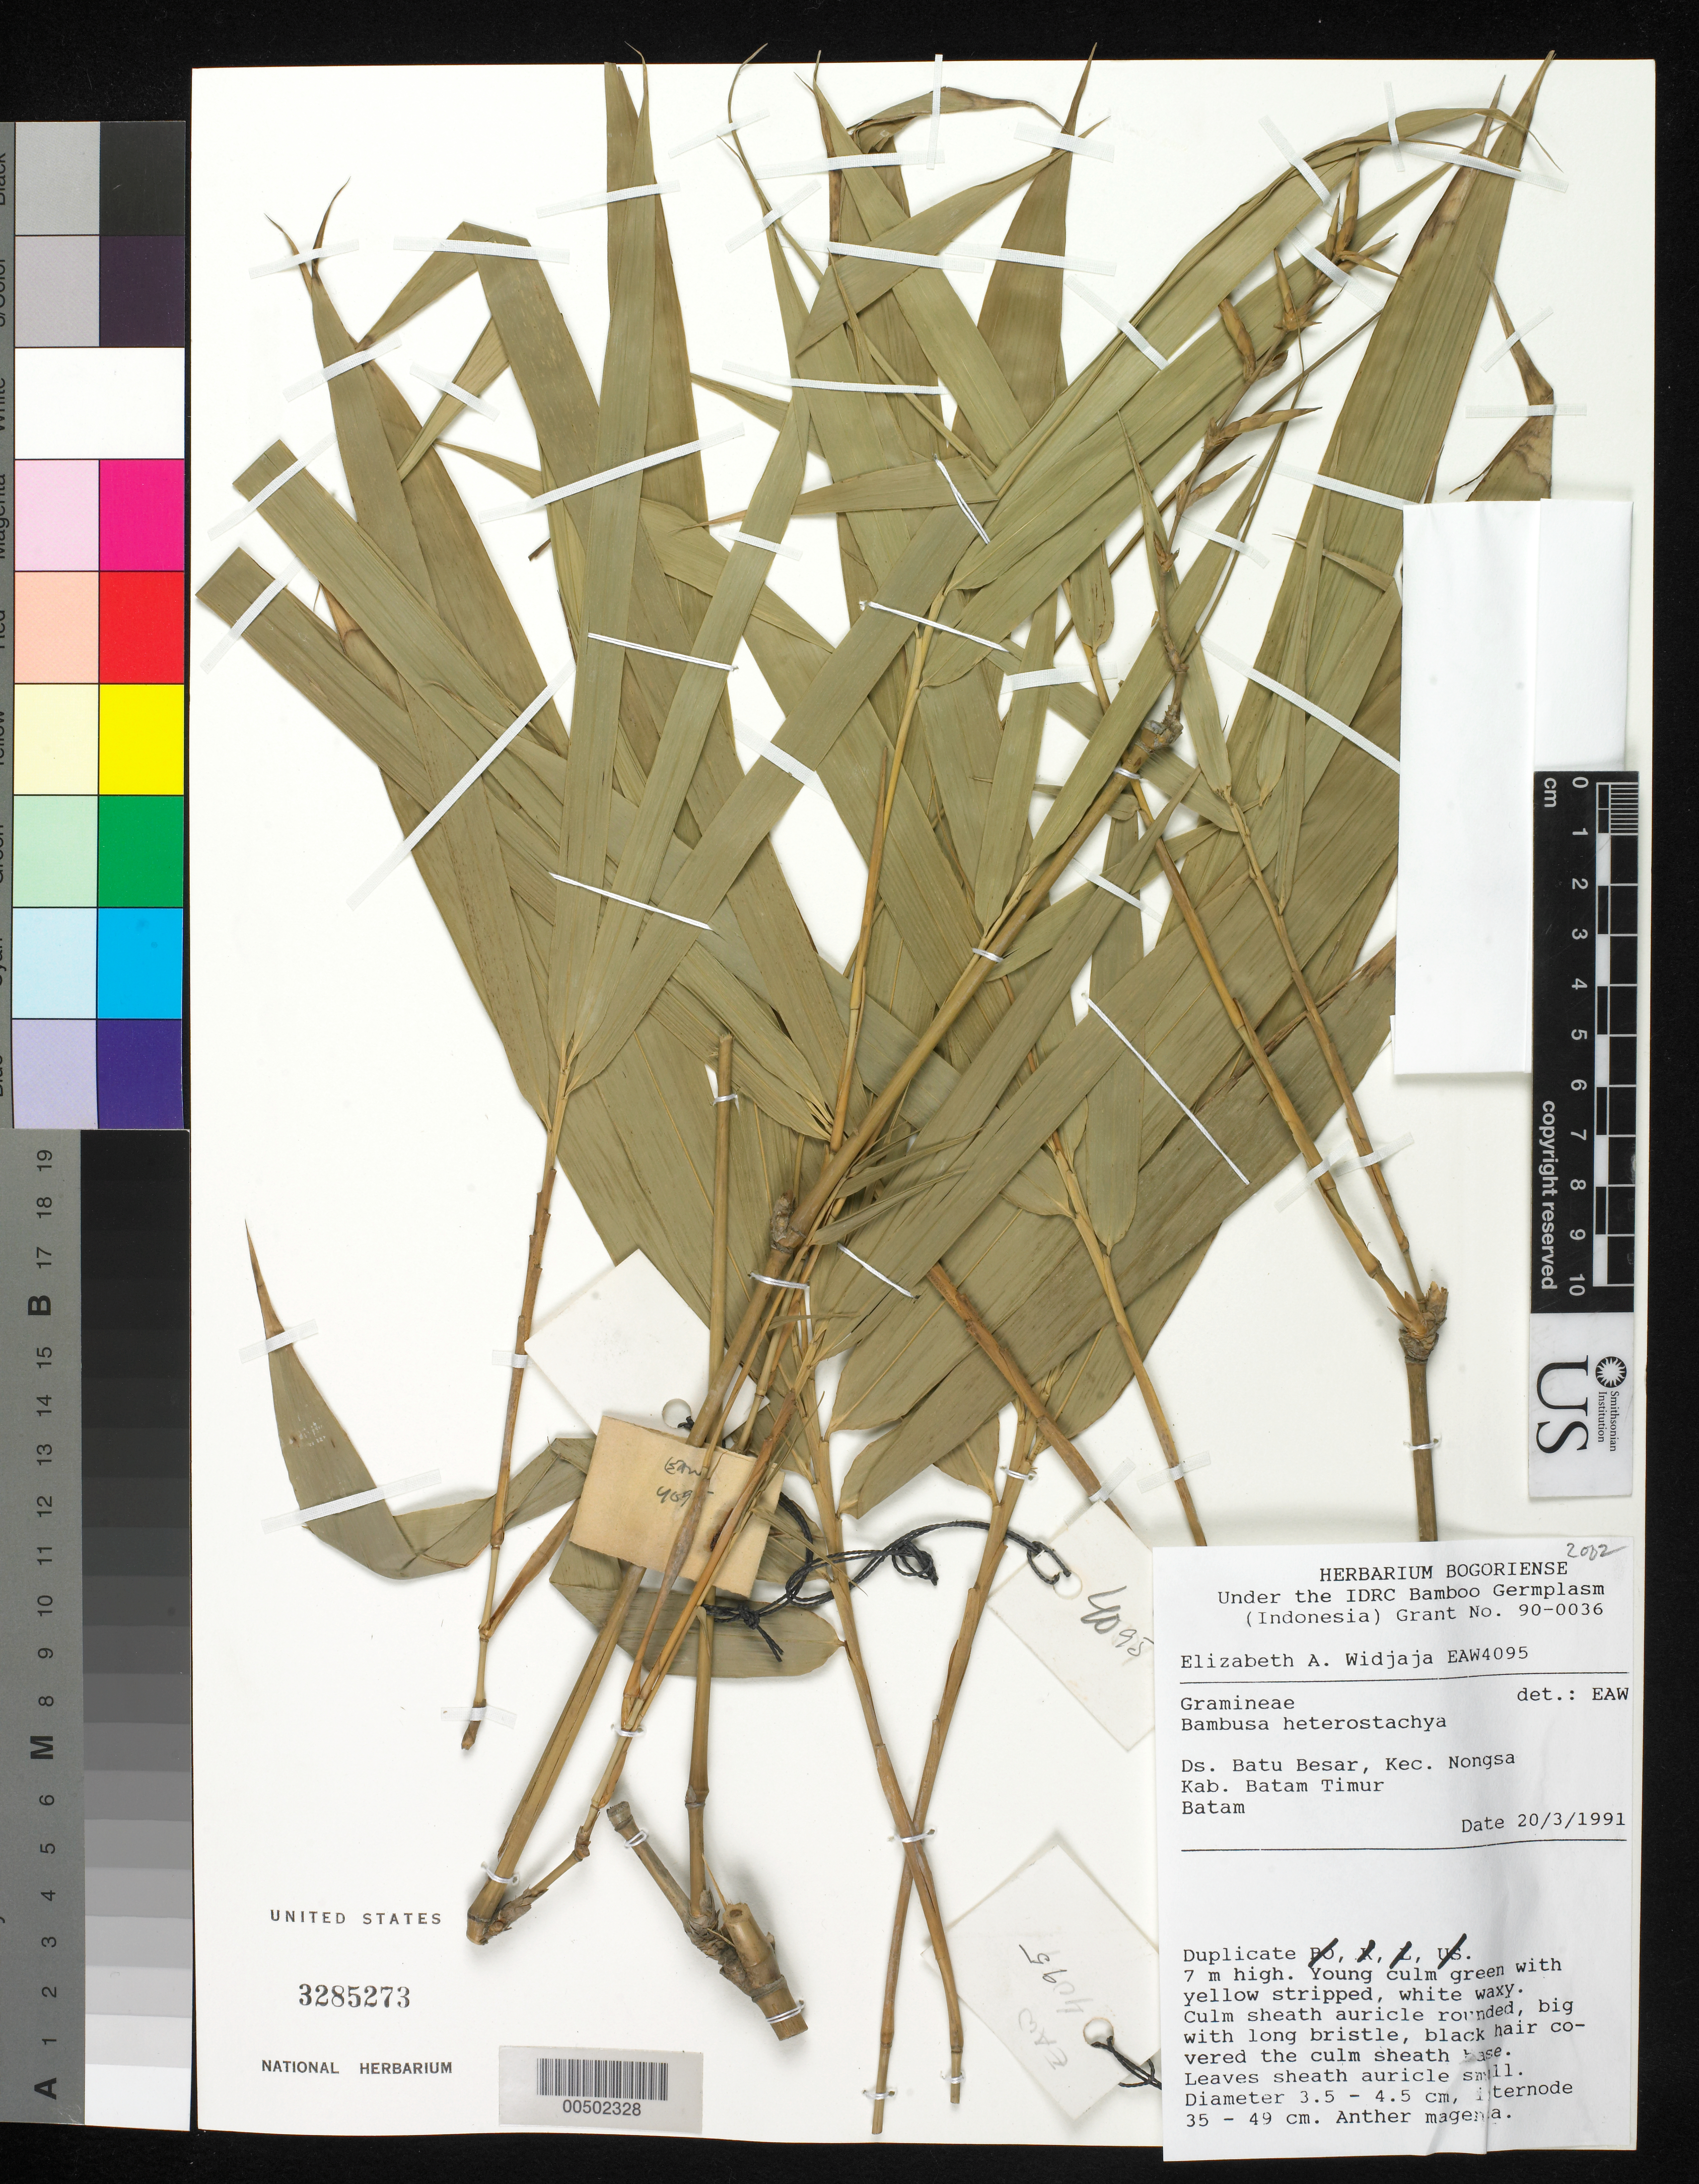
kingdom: Plantae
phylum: Tracheophyta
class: Liliopsida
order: Poales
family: Poaceae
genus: Bambusa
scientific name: Bambusa heterostachya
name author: (Munro) Holttum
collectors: E. A. Widjaja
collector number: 4095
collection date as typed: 20 Mar 1993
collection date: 1993-03-20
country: Indonesia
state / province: Sumatra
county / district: Riau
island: Batam Island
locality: Ds. Batu Besar, Kec. Nongsa, Kab. Batam Timur [Riau Is.]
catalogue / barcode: US 3285273